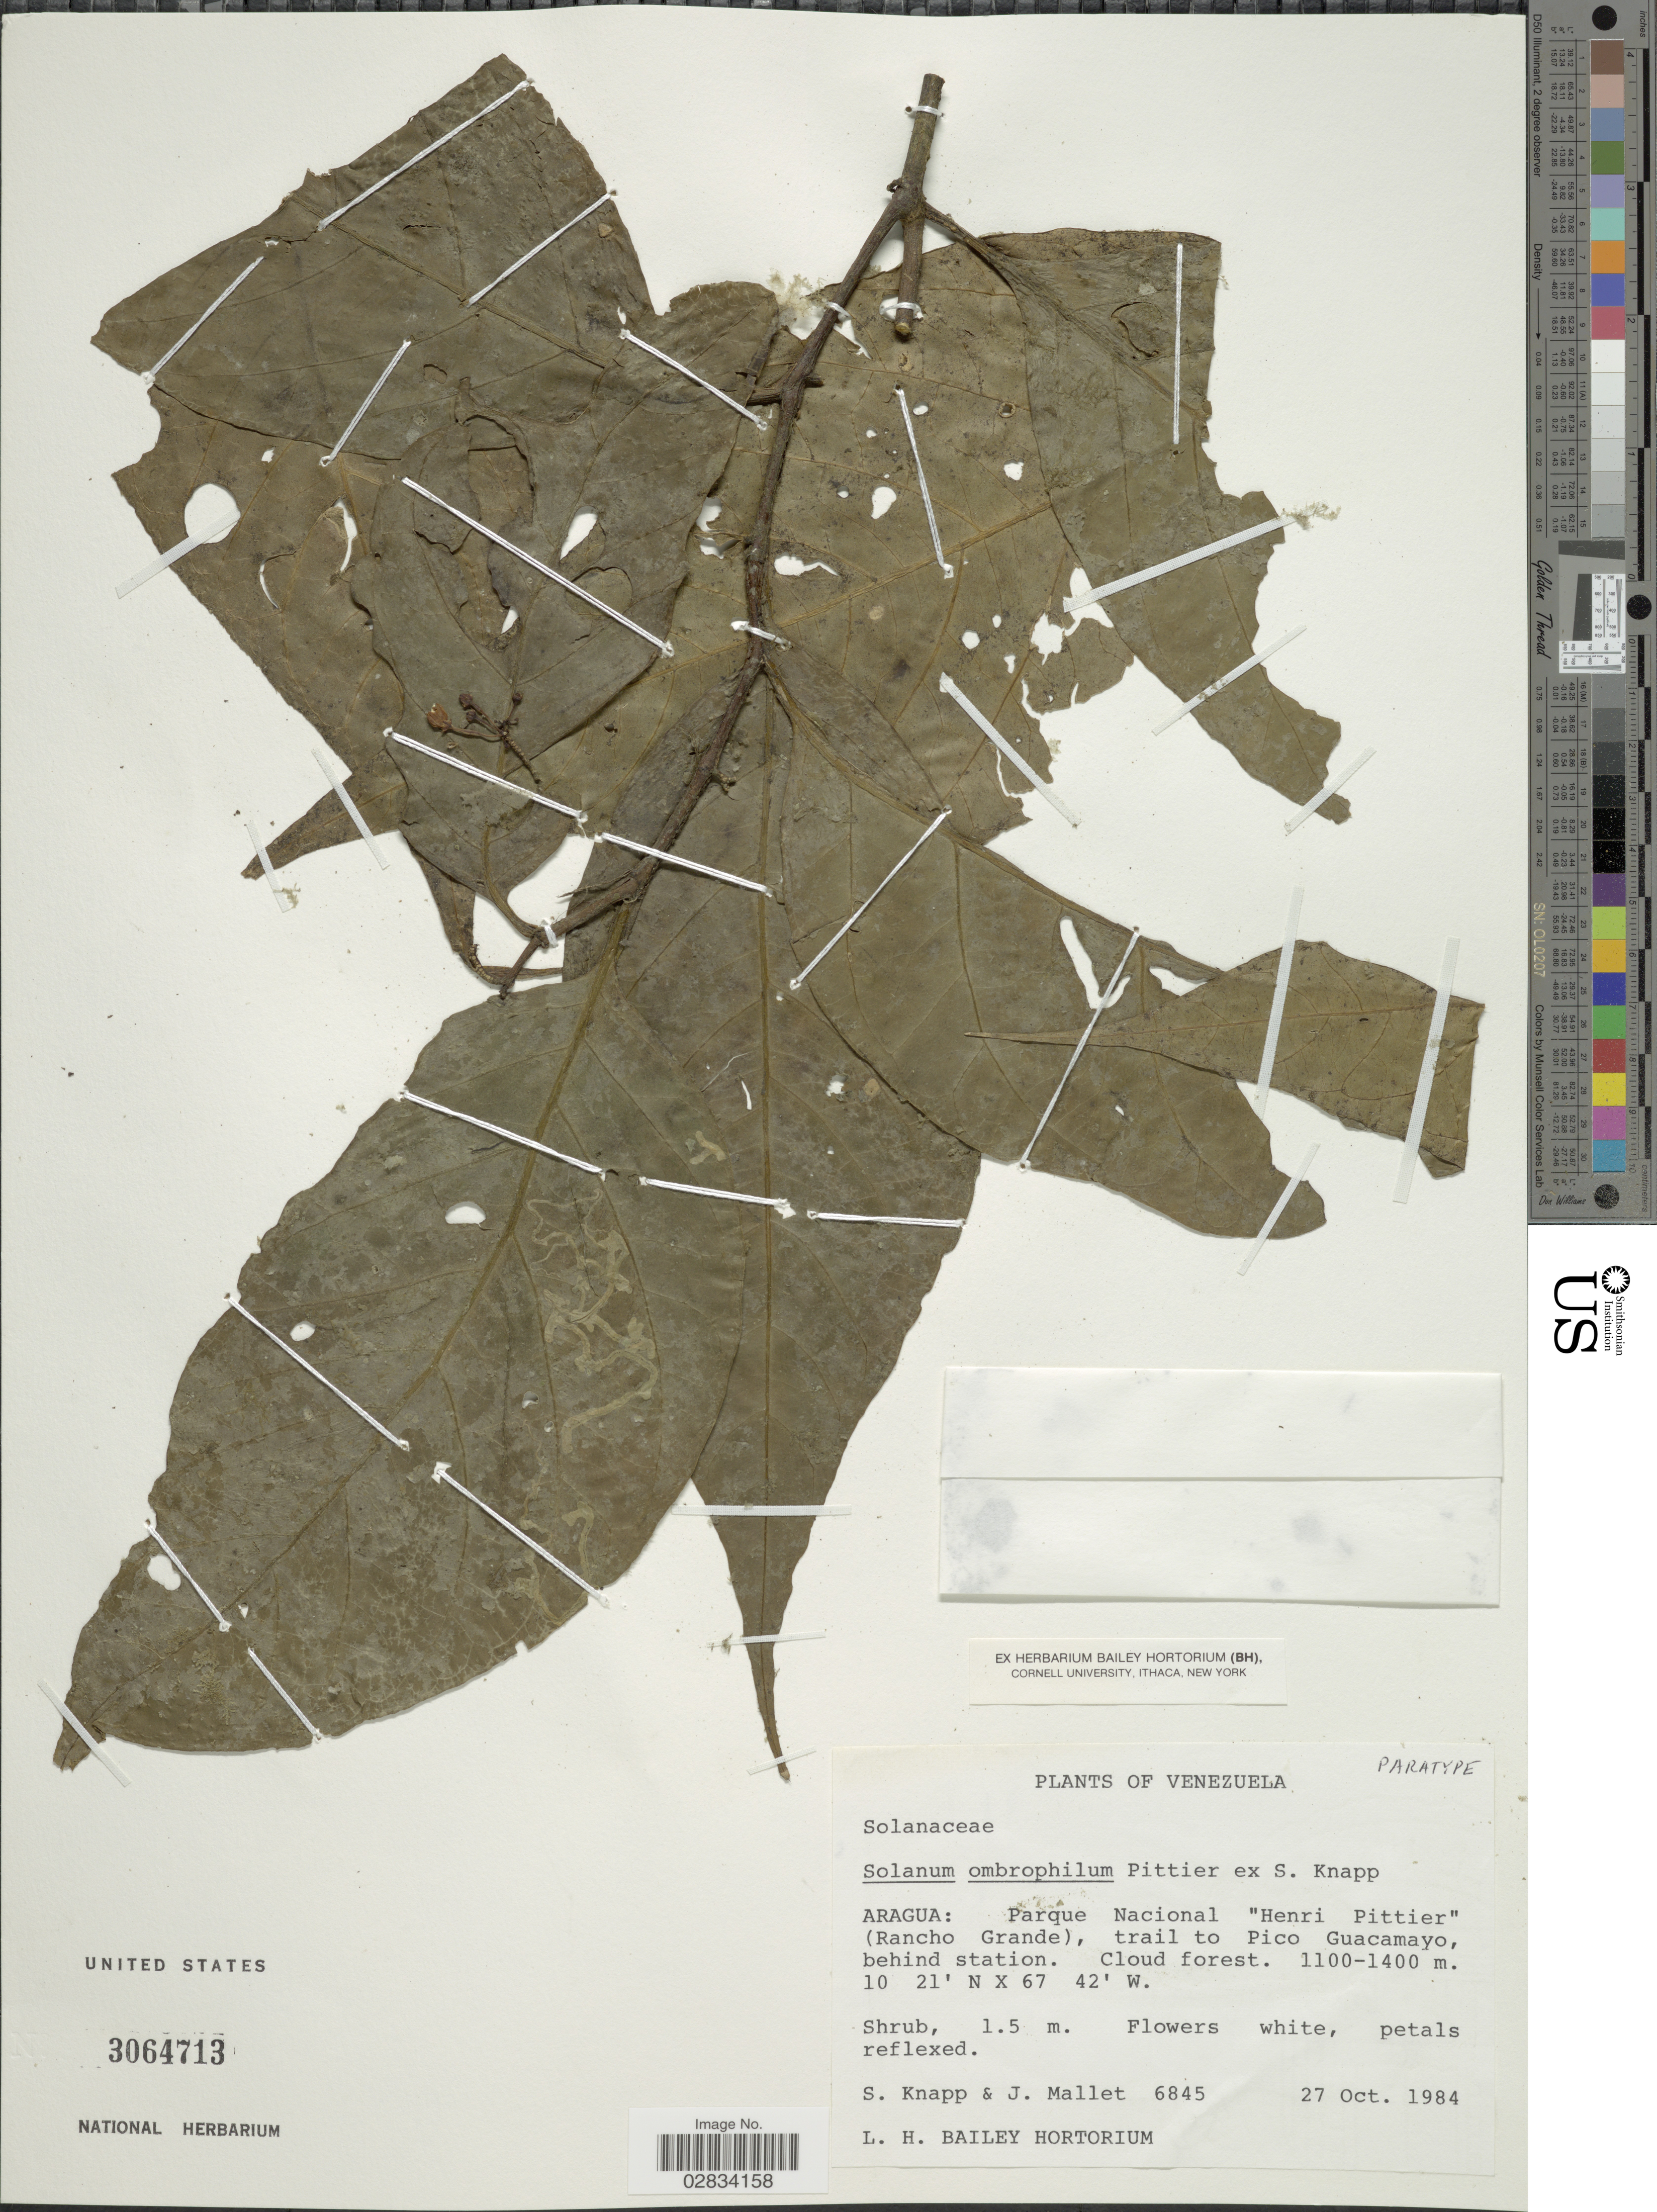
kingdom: Plantae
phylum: Tracheophyta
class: Magnoliopsida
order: Solanales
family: Solanaceae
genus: Solanum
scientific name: Solanum ombrophilum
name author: Pittier ex S. Knapp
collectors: S. Knapp & J. Mallet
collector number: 6845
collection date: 1984-10-27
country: Venezuela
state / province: Aragua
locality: Parque Nacional 'Henri Pittier' (Rancho Grande), trail to Pico Guacamayo, behind station.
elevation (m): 1100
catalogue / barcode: US 3064713